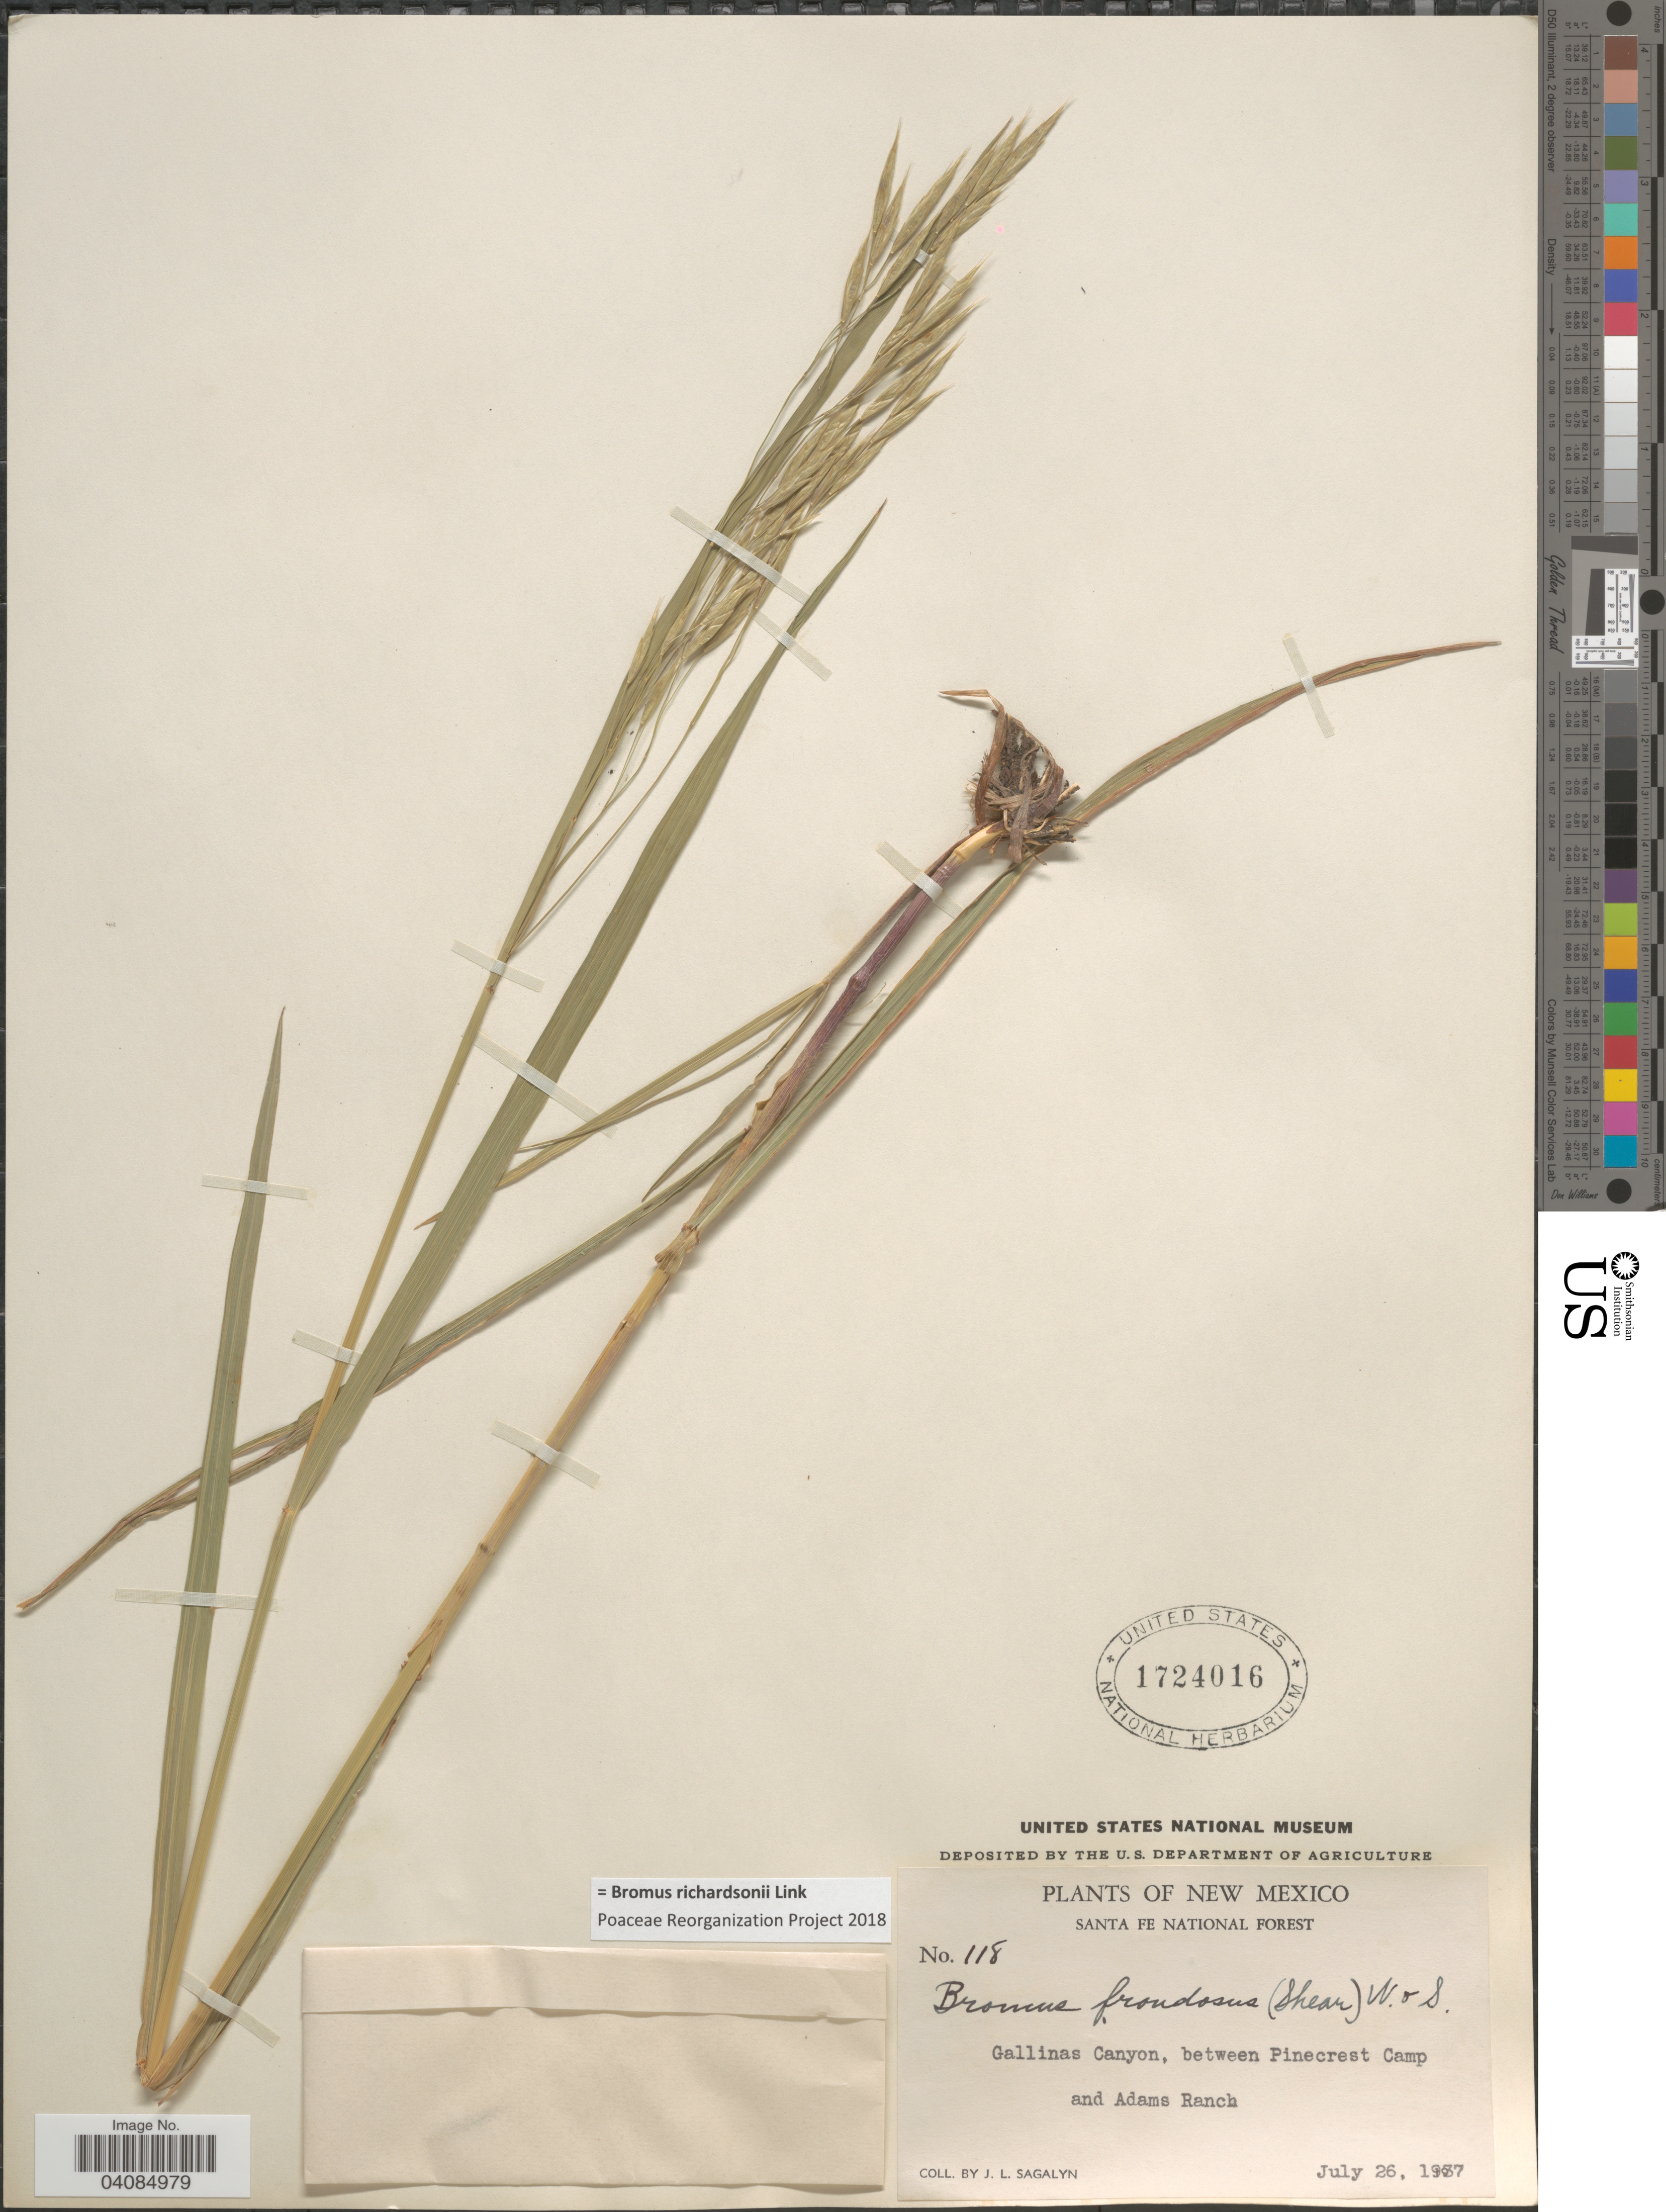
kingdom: Plantae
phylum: Tracheophyta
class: Liliopsida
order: Poales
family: Poaceae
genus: Bromus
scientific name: Bromus racemosus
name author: L.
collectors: J. Sagalyn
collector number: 118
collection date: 1937-07-26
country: United States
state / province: New Mexico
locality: Santa Fe National Forest. Gallinas Canyon, between Pinecrest Camp and Adams Ranch.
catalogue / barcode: US 1724016